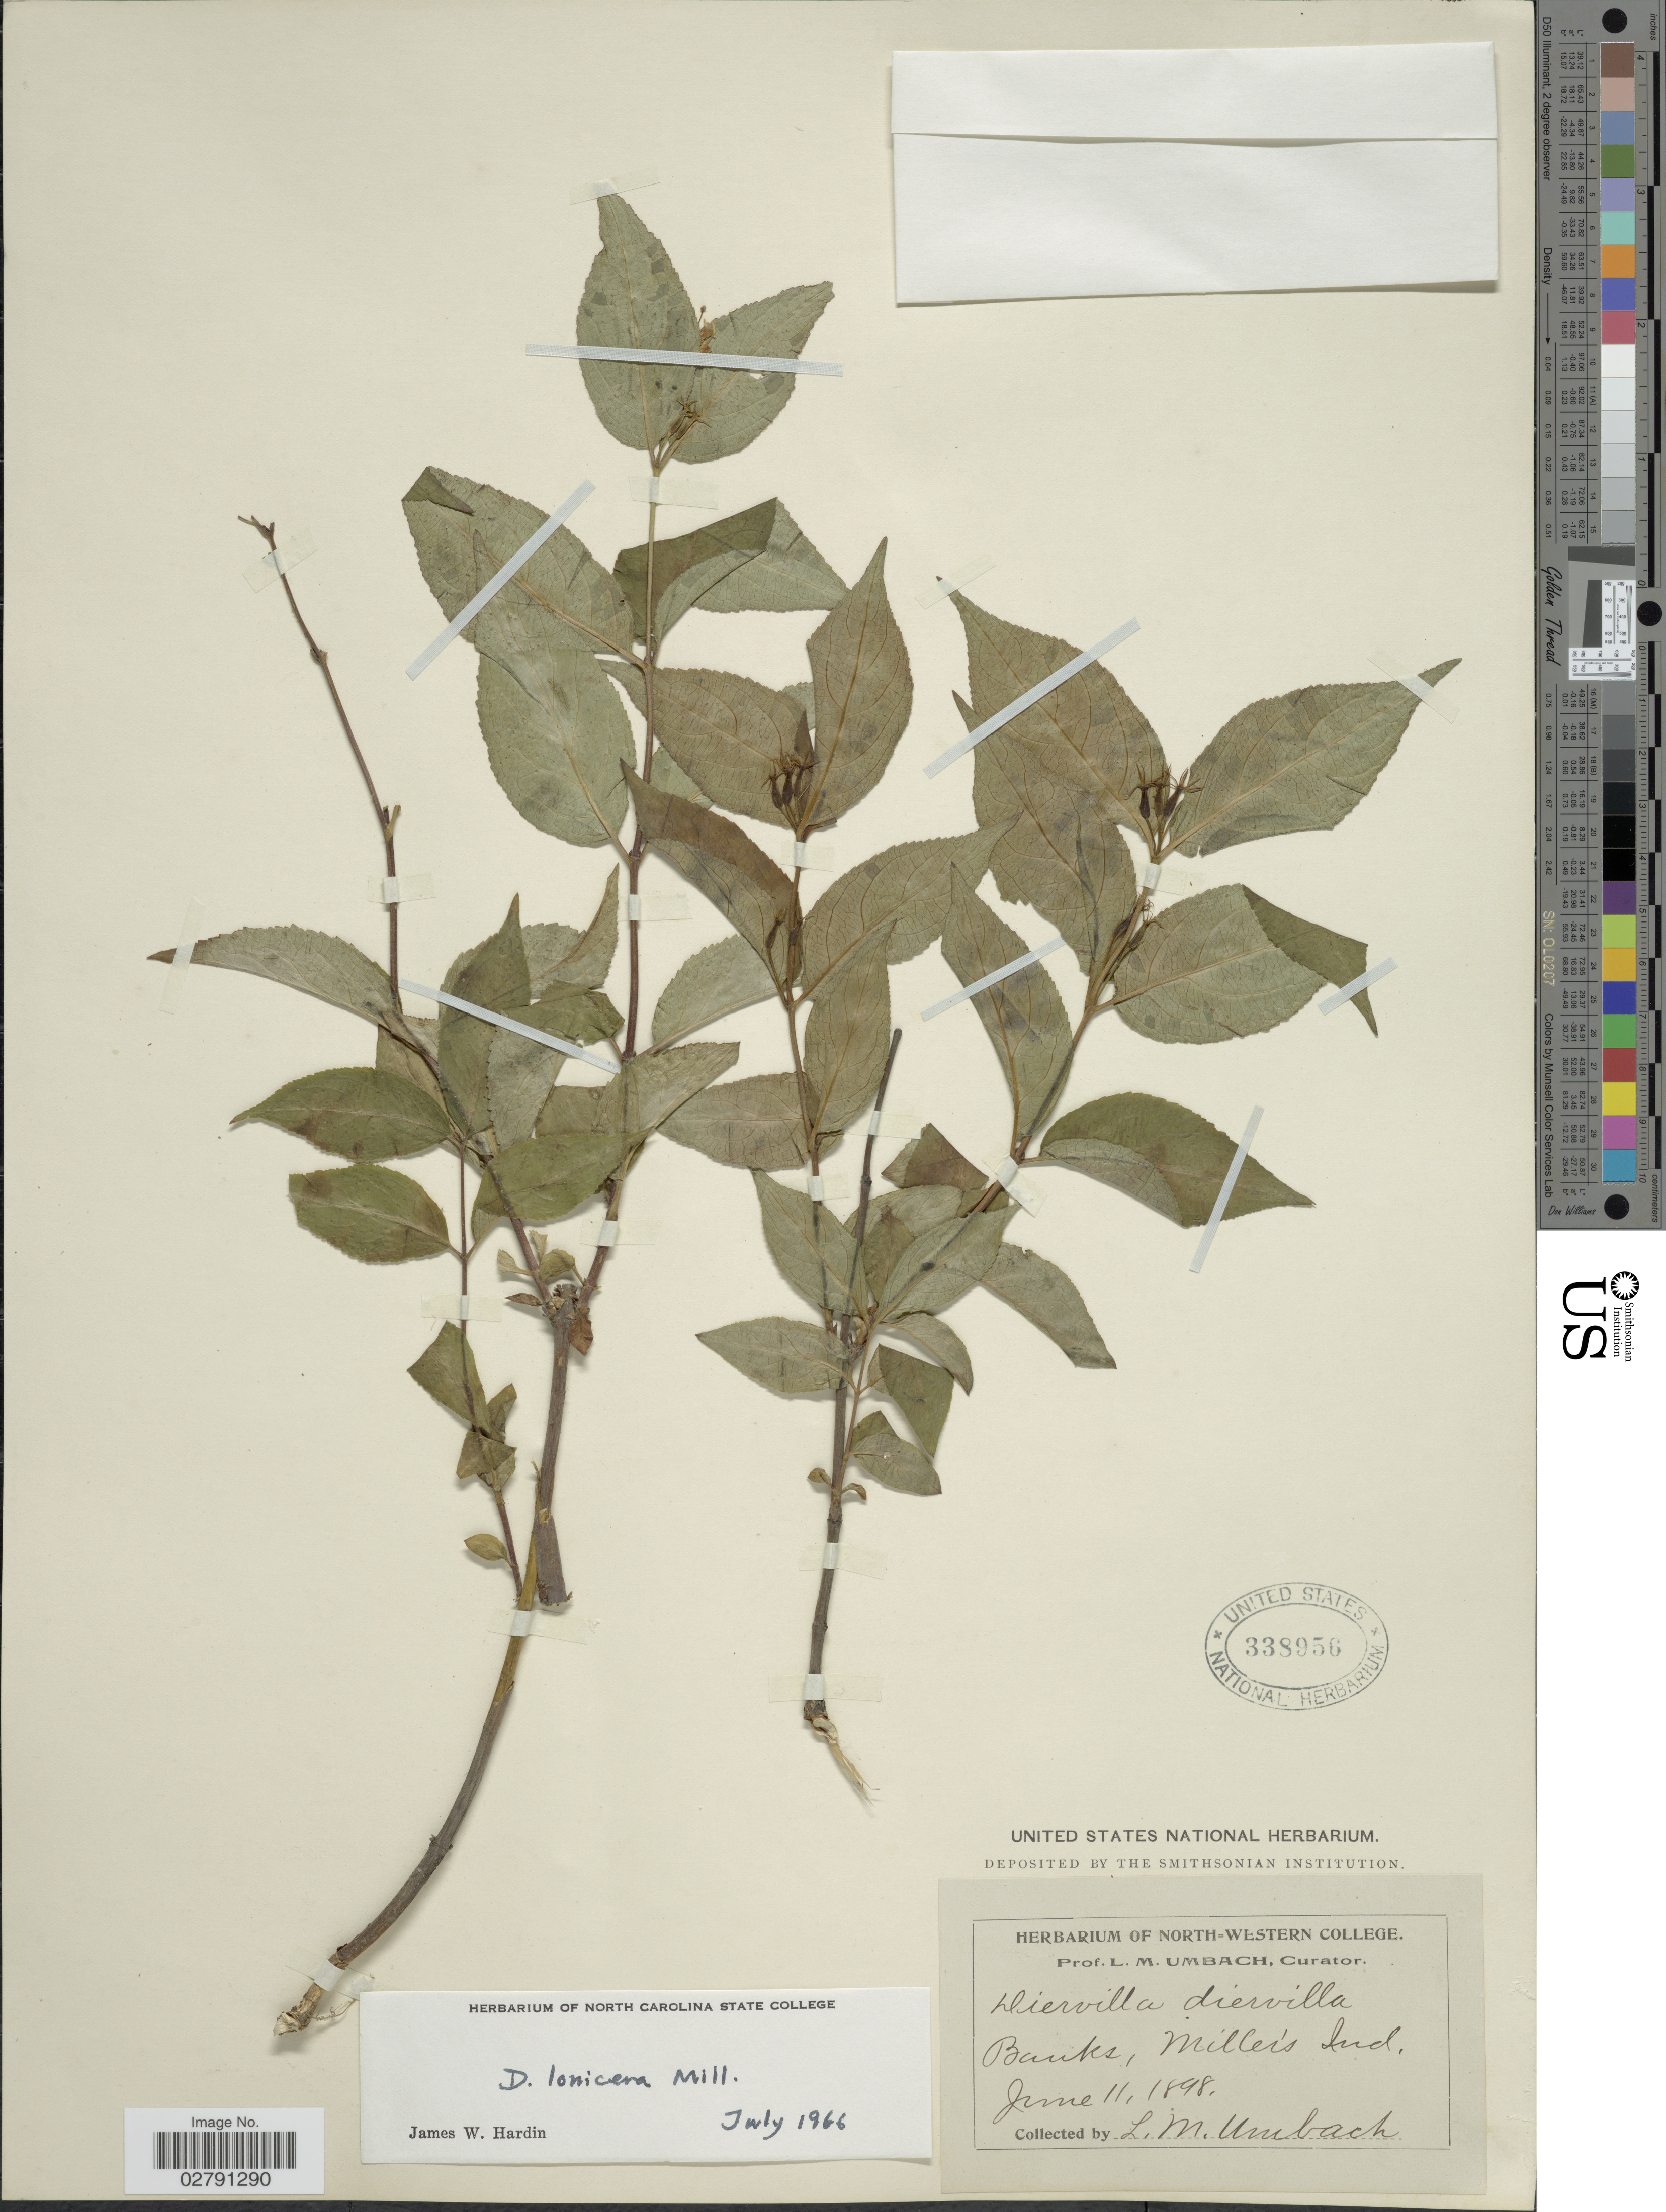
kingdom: Plantae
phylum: Tracheophyta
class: Magnoliopsida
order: Dipsacales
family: Caprifoliaceae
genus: Diervilla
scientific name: Diervilla lonicera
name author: Mill.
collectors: L. M. Umbach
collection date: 1898-06-11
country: United States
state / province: Indiana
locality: Banks, Miller's Ind.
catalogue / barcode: US 338956